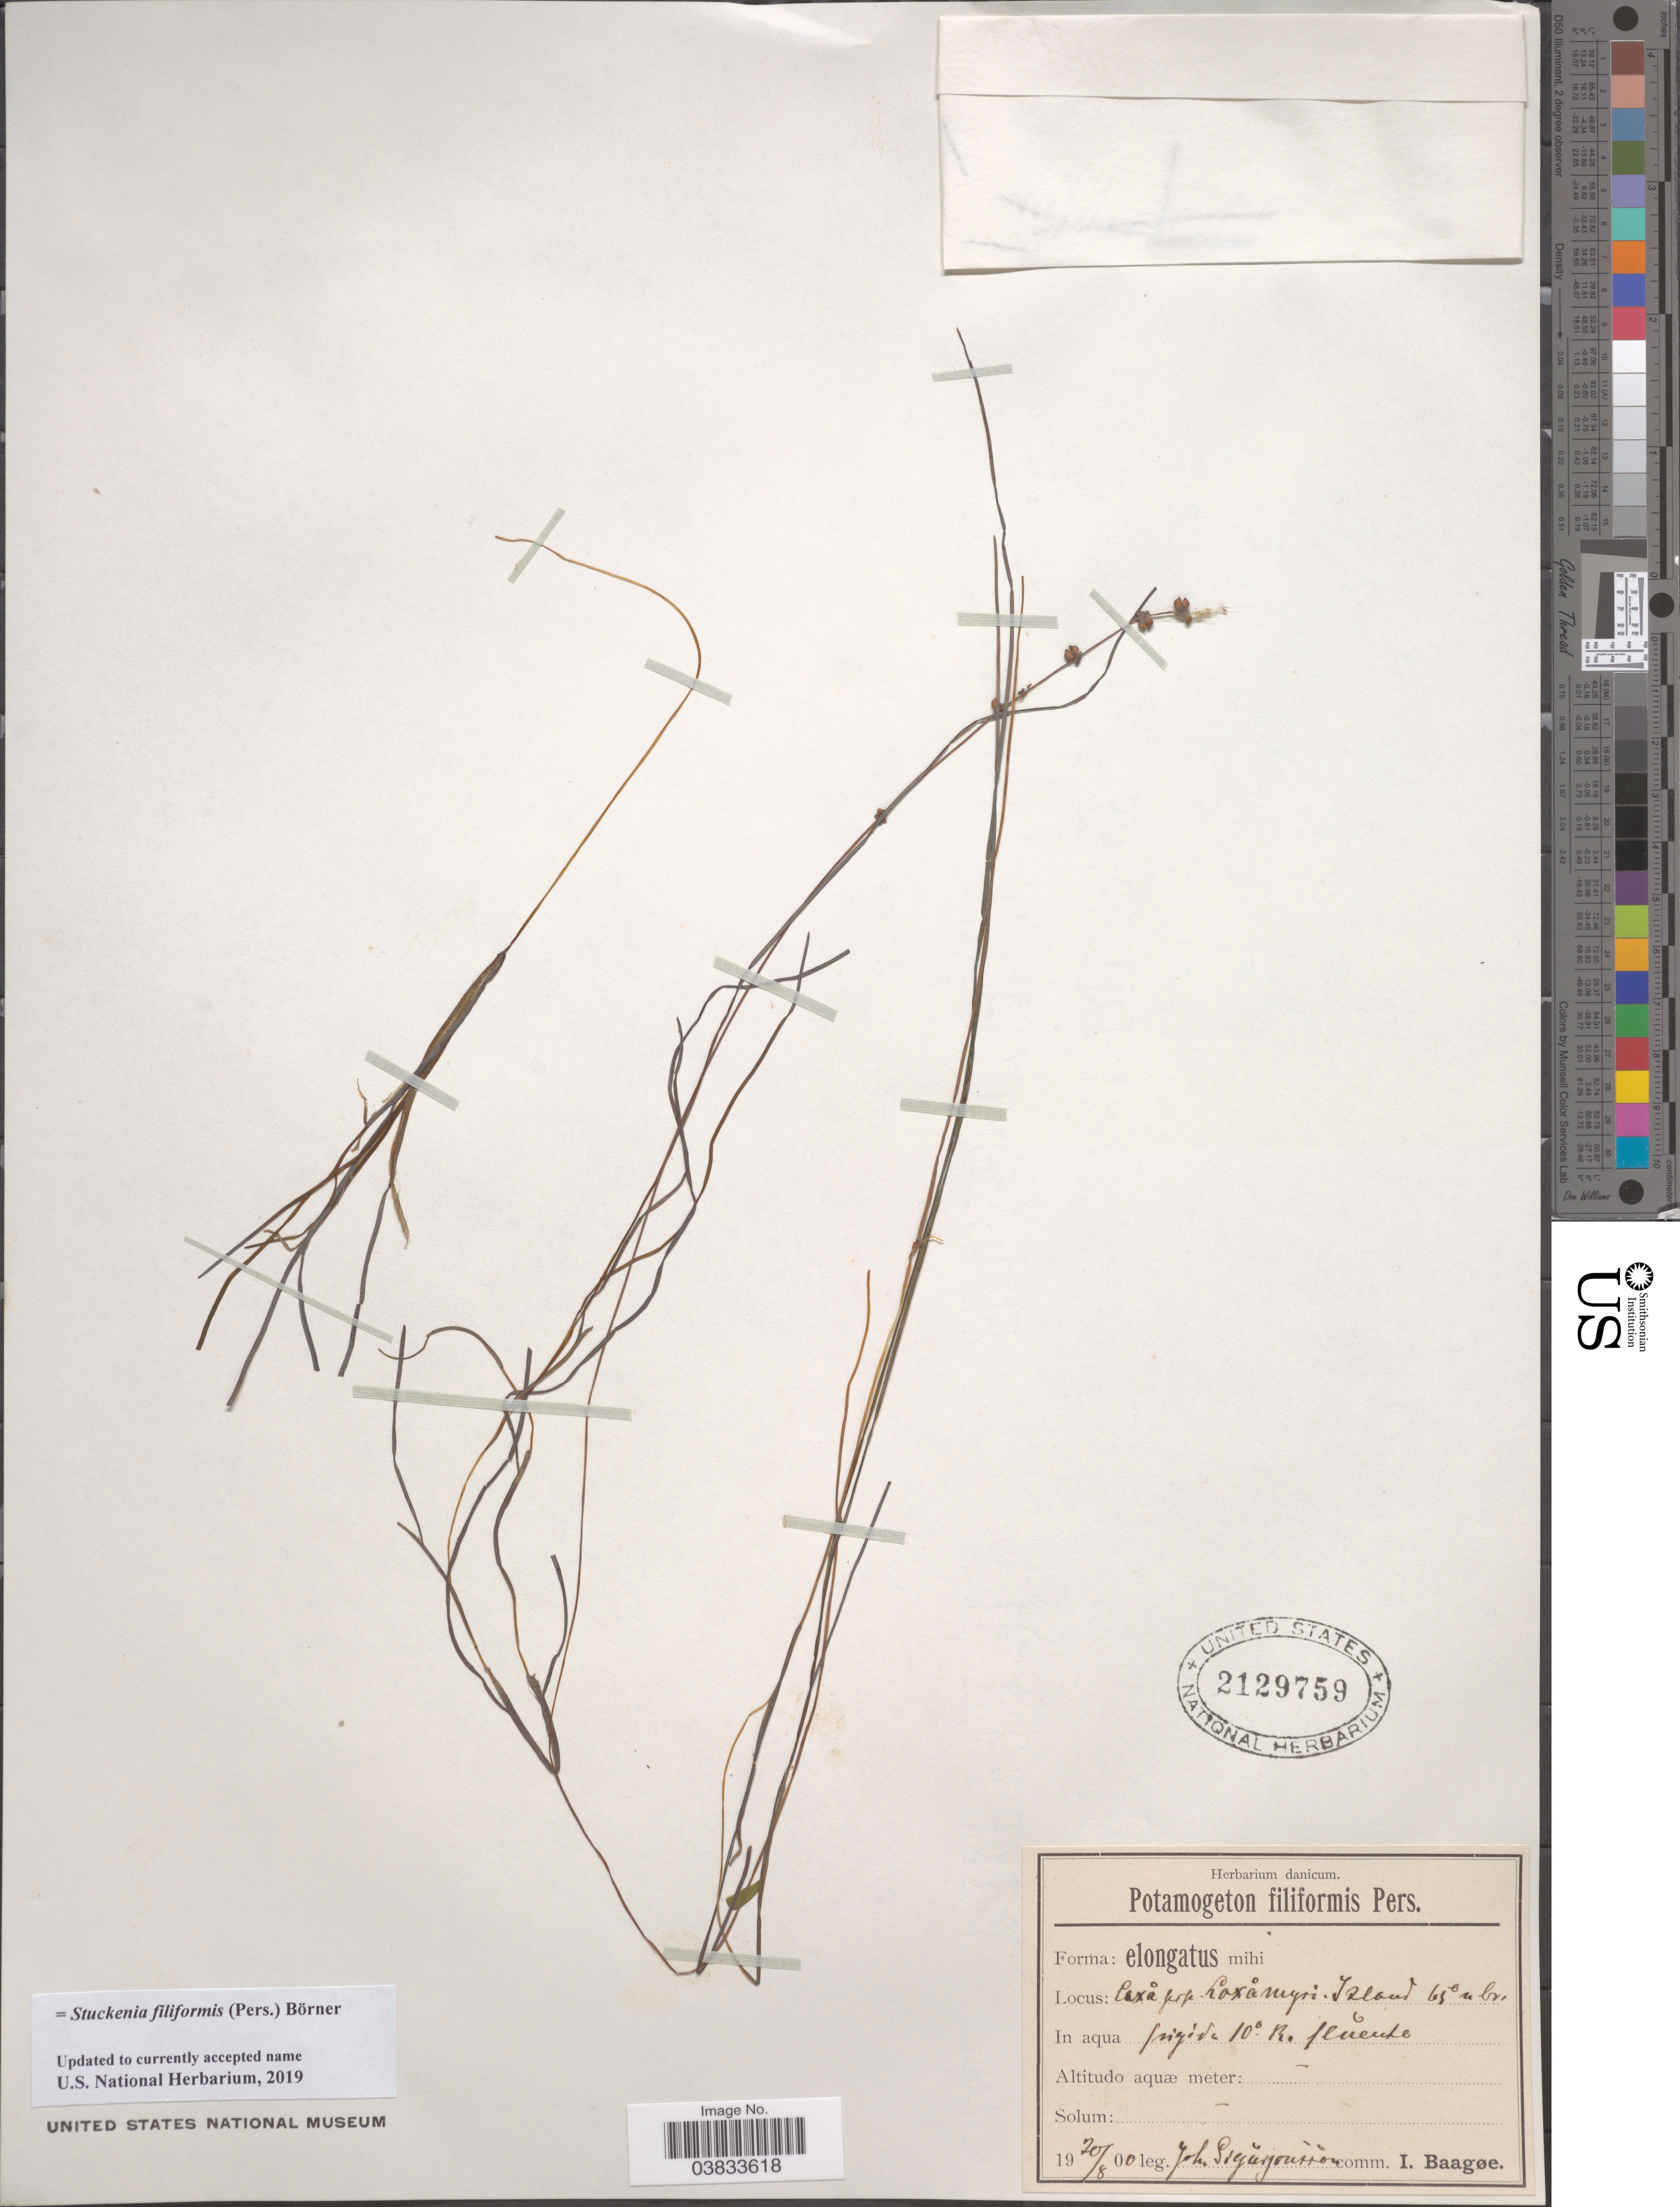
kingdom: Plantae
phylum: Tracheophyta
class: Liliopsida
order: Alismatales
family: Potamogetonaceae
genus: Stuckenia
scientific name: Stuckenia filiformis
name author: (Pers.) Börner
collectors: J. Sigurjonsson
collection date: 1900-08-20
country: Iceland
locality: Laxå pop. Laxamyri. Island 65° n br.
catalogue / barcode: US 2129759